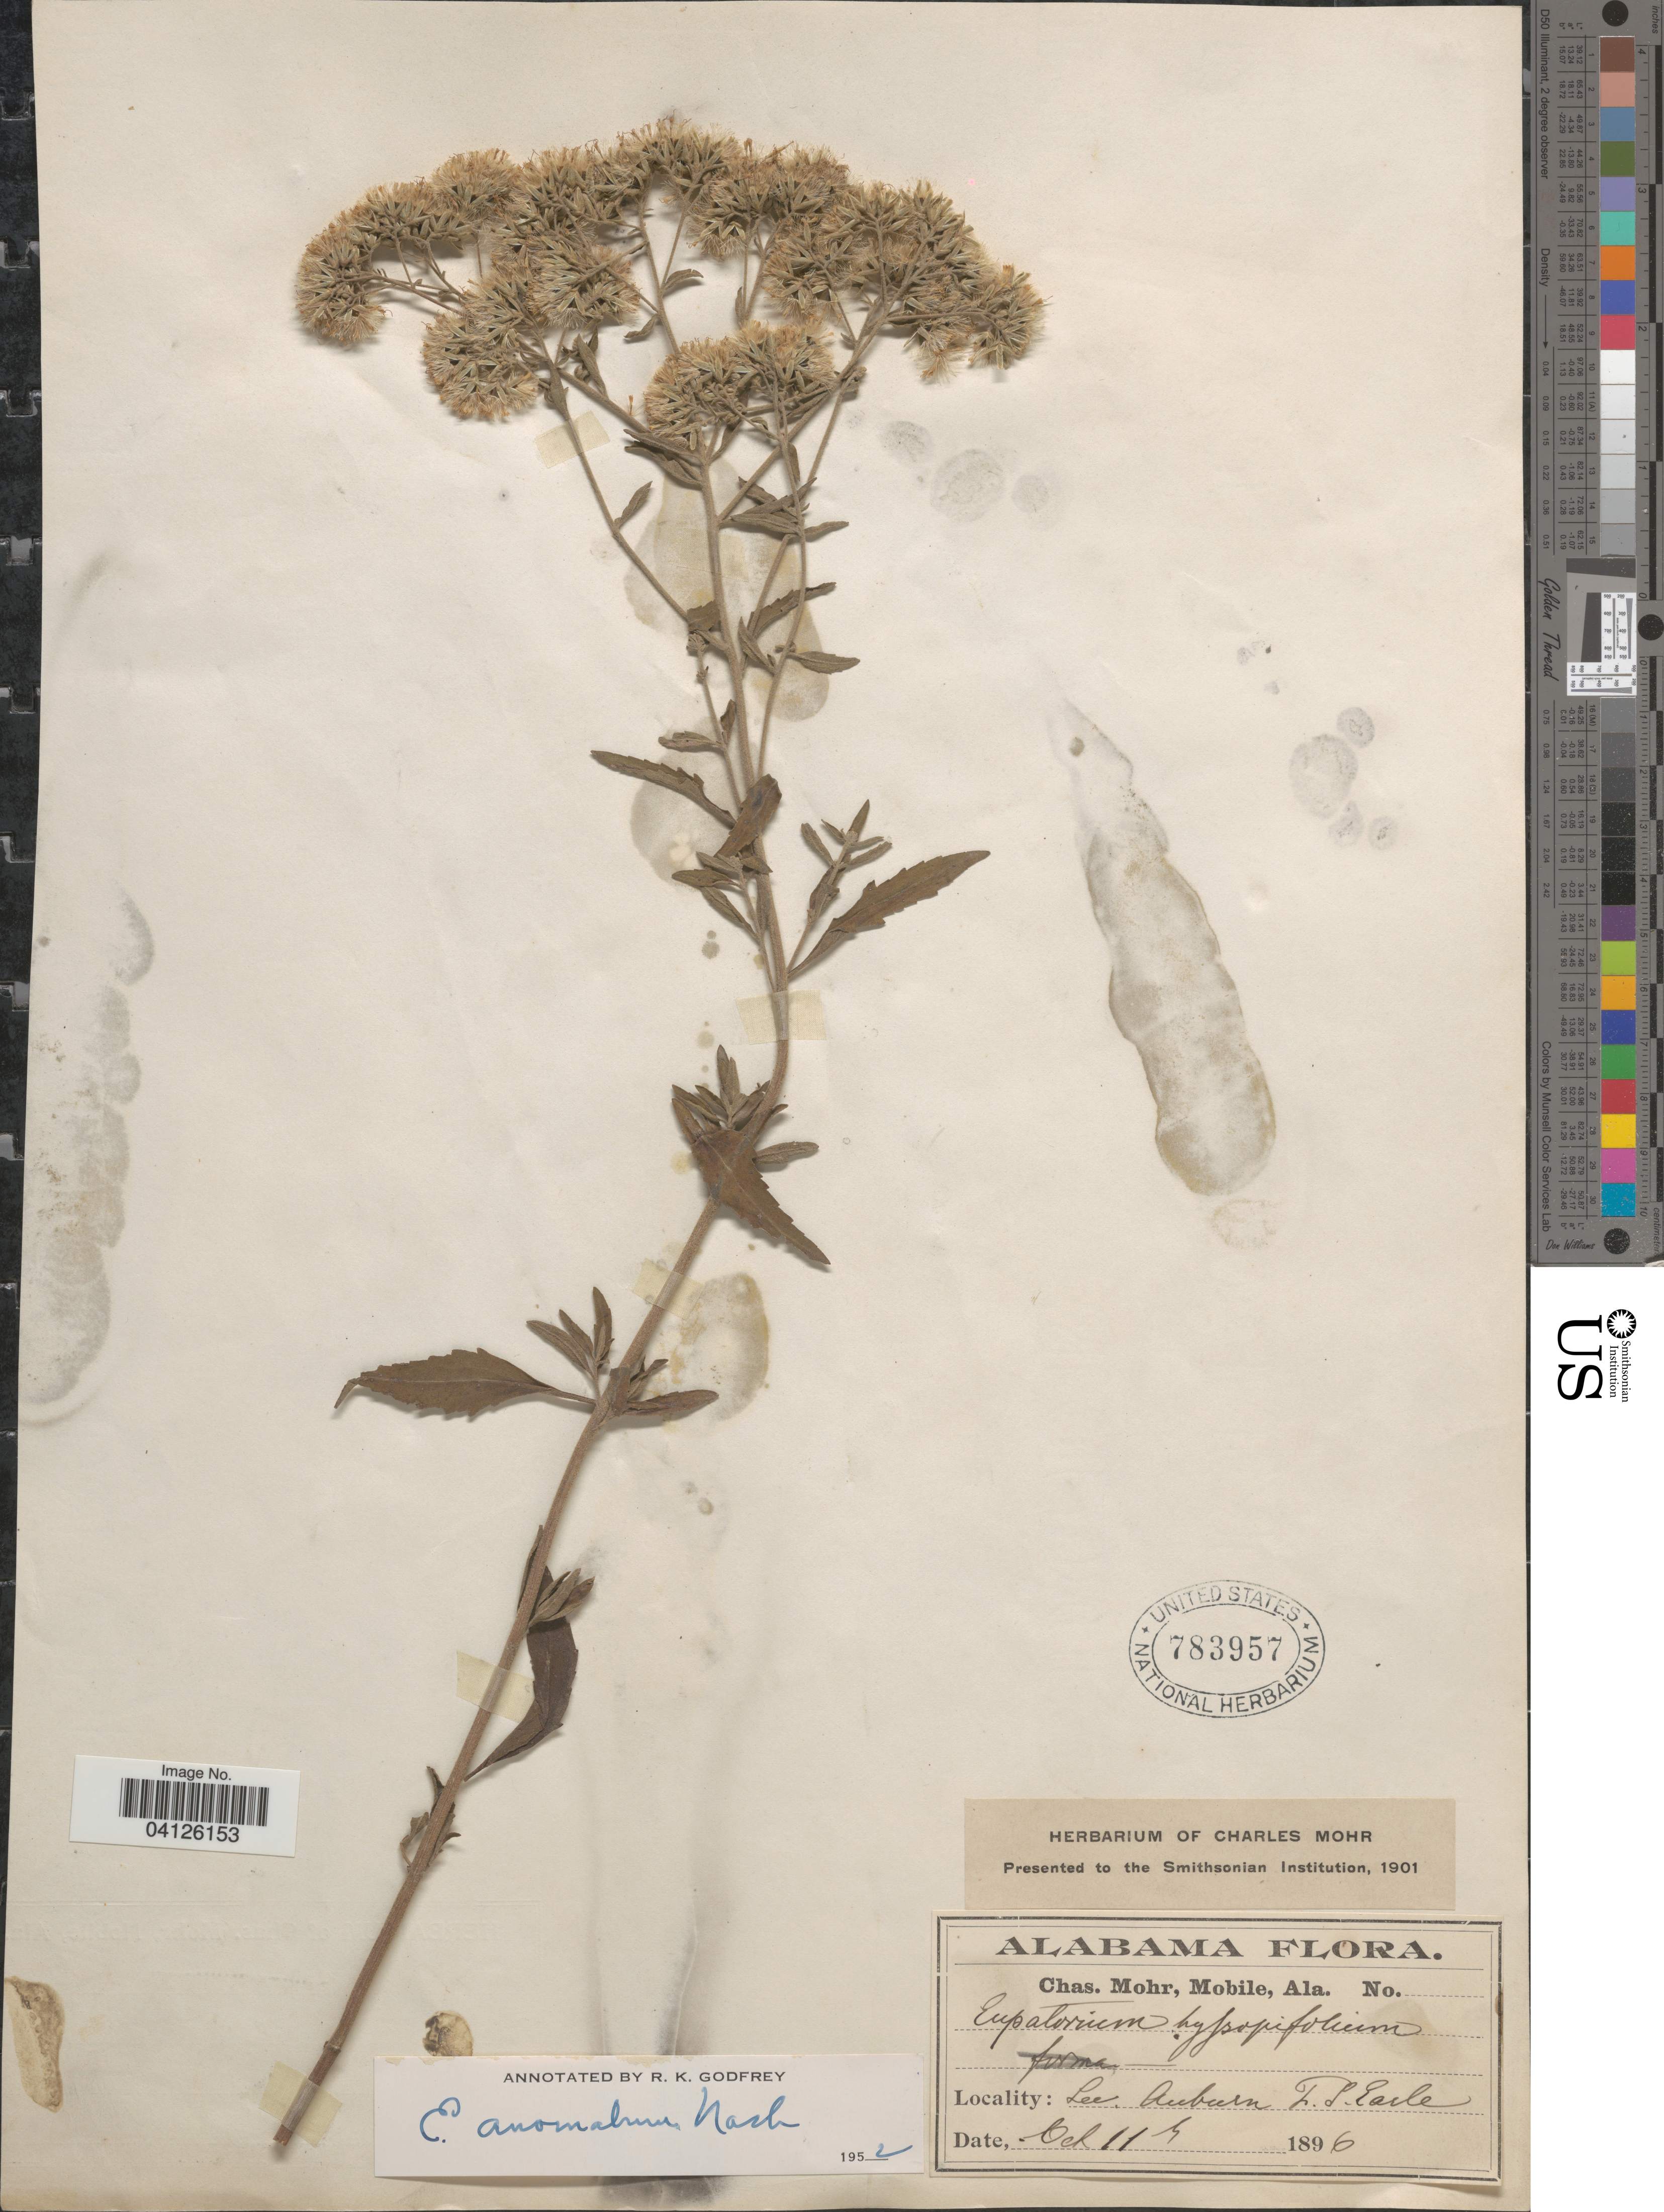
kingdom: Plantae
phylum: Tracheophyta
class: Magnoliopsida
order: Asterales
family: Asteraceae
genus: Eupatorium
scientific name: Eupatorium anomalum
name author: Nash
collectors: F. S. Earle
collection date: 1896-10-11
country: United States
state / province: Alabama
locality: Lee. Auburn.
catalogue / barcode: US 783957